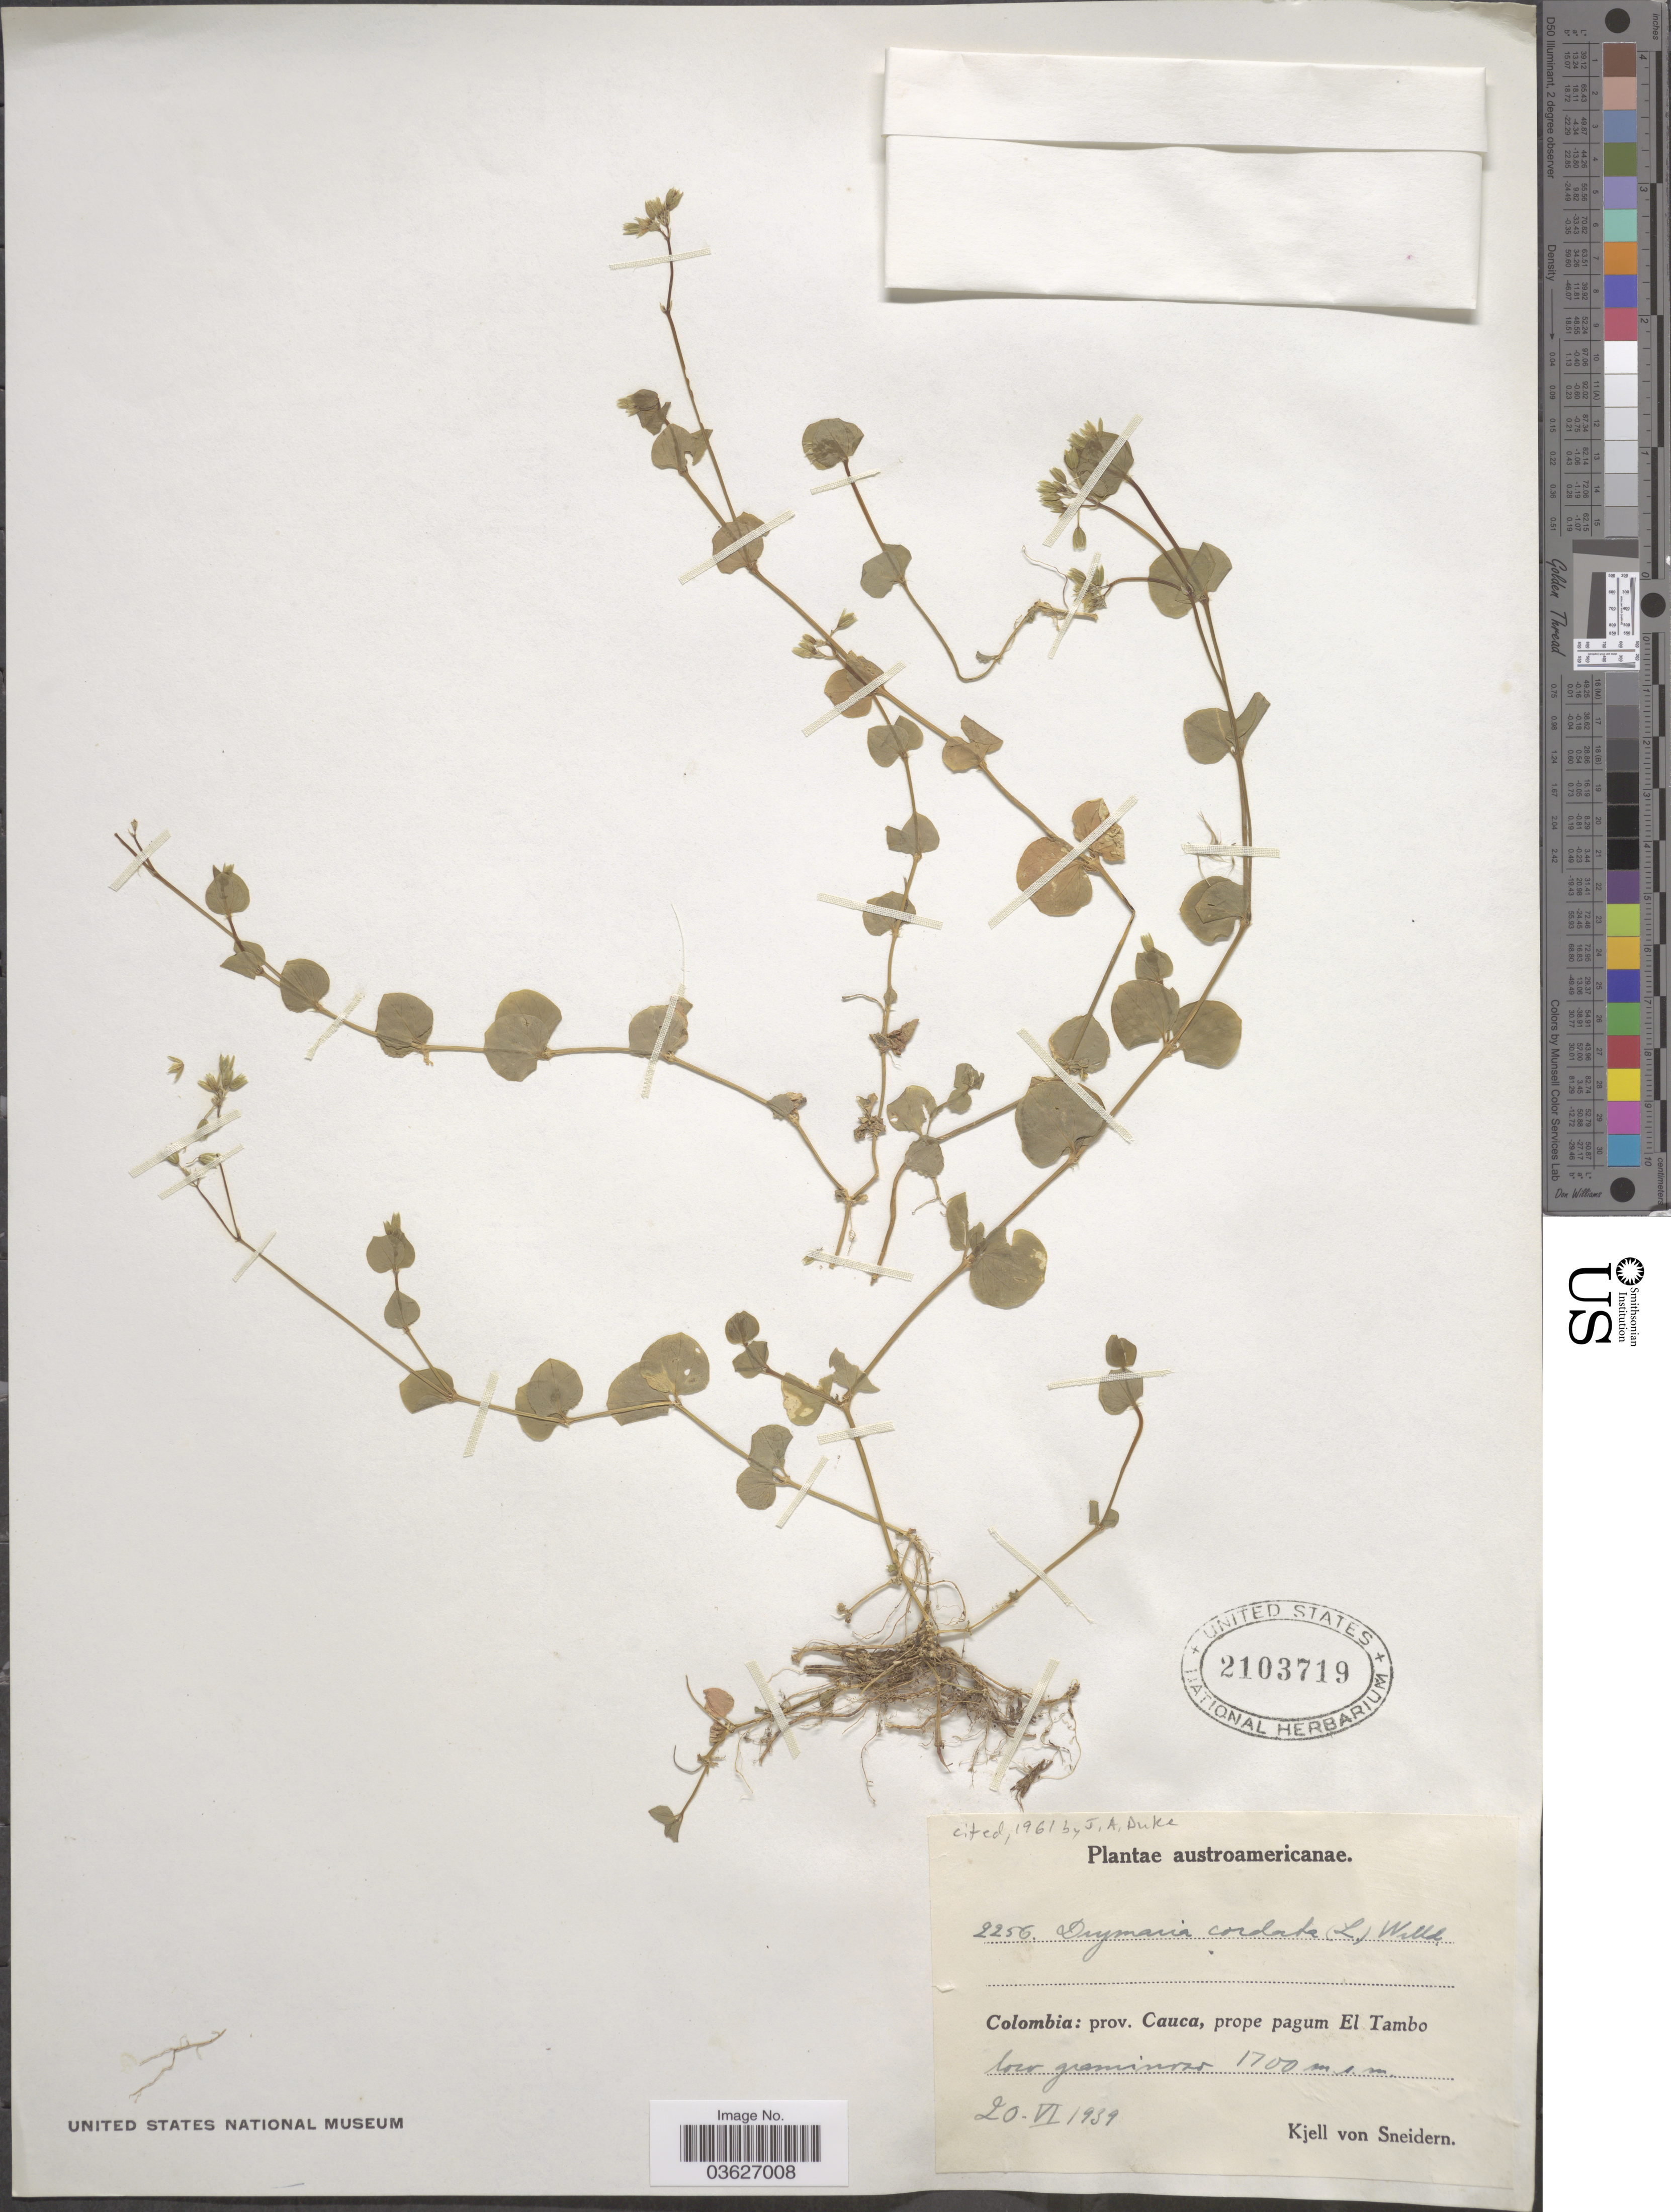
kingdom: Plantae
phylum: Tracheophyta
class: Magnoliopsida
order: Caryophyllales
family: Caryophyllaceae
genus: Drymaria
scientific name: Drymaria cordata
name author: (L.) Willd. ex Schult.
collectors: K. von Sneidern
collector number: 2256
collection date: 1939-06-20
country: Colombia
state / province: Cauca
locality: Austroamericanae. Prope pagum el Tambo.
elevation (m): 1700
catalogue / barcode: US 2103719